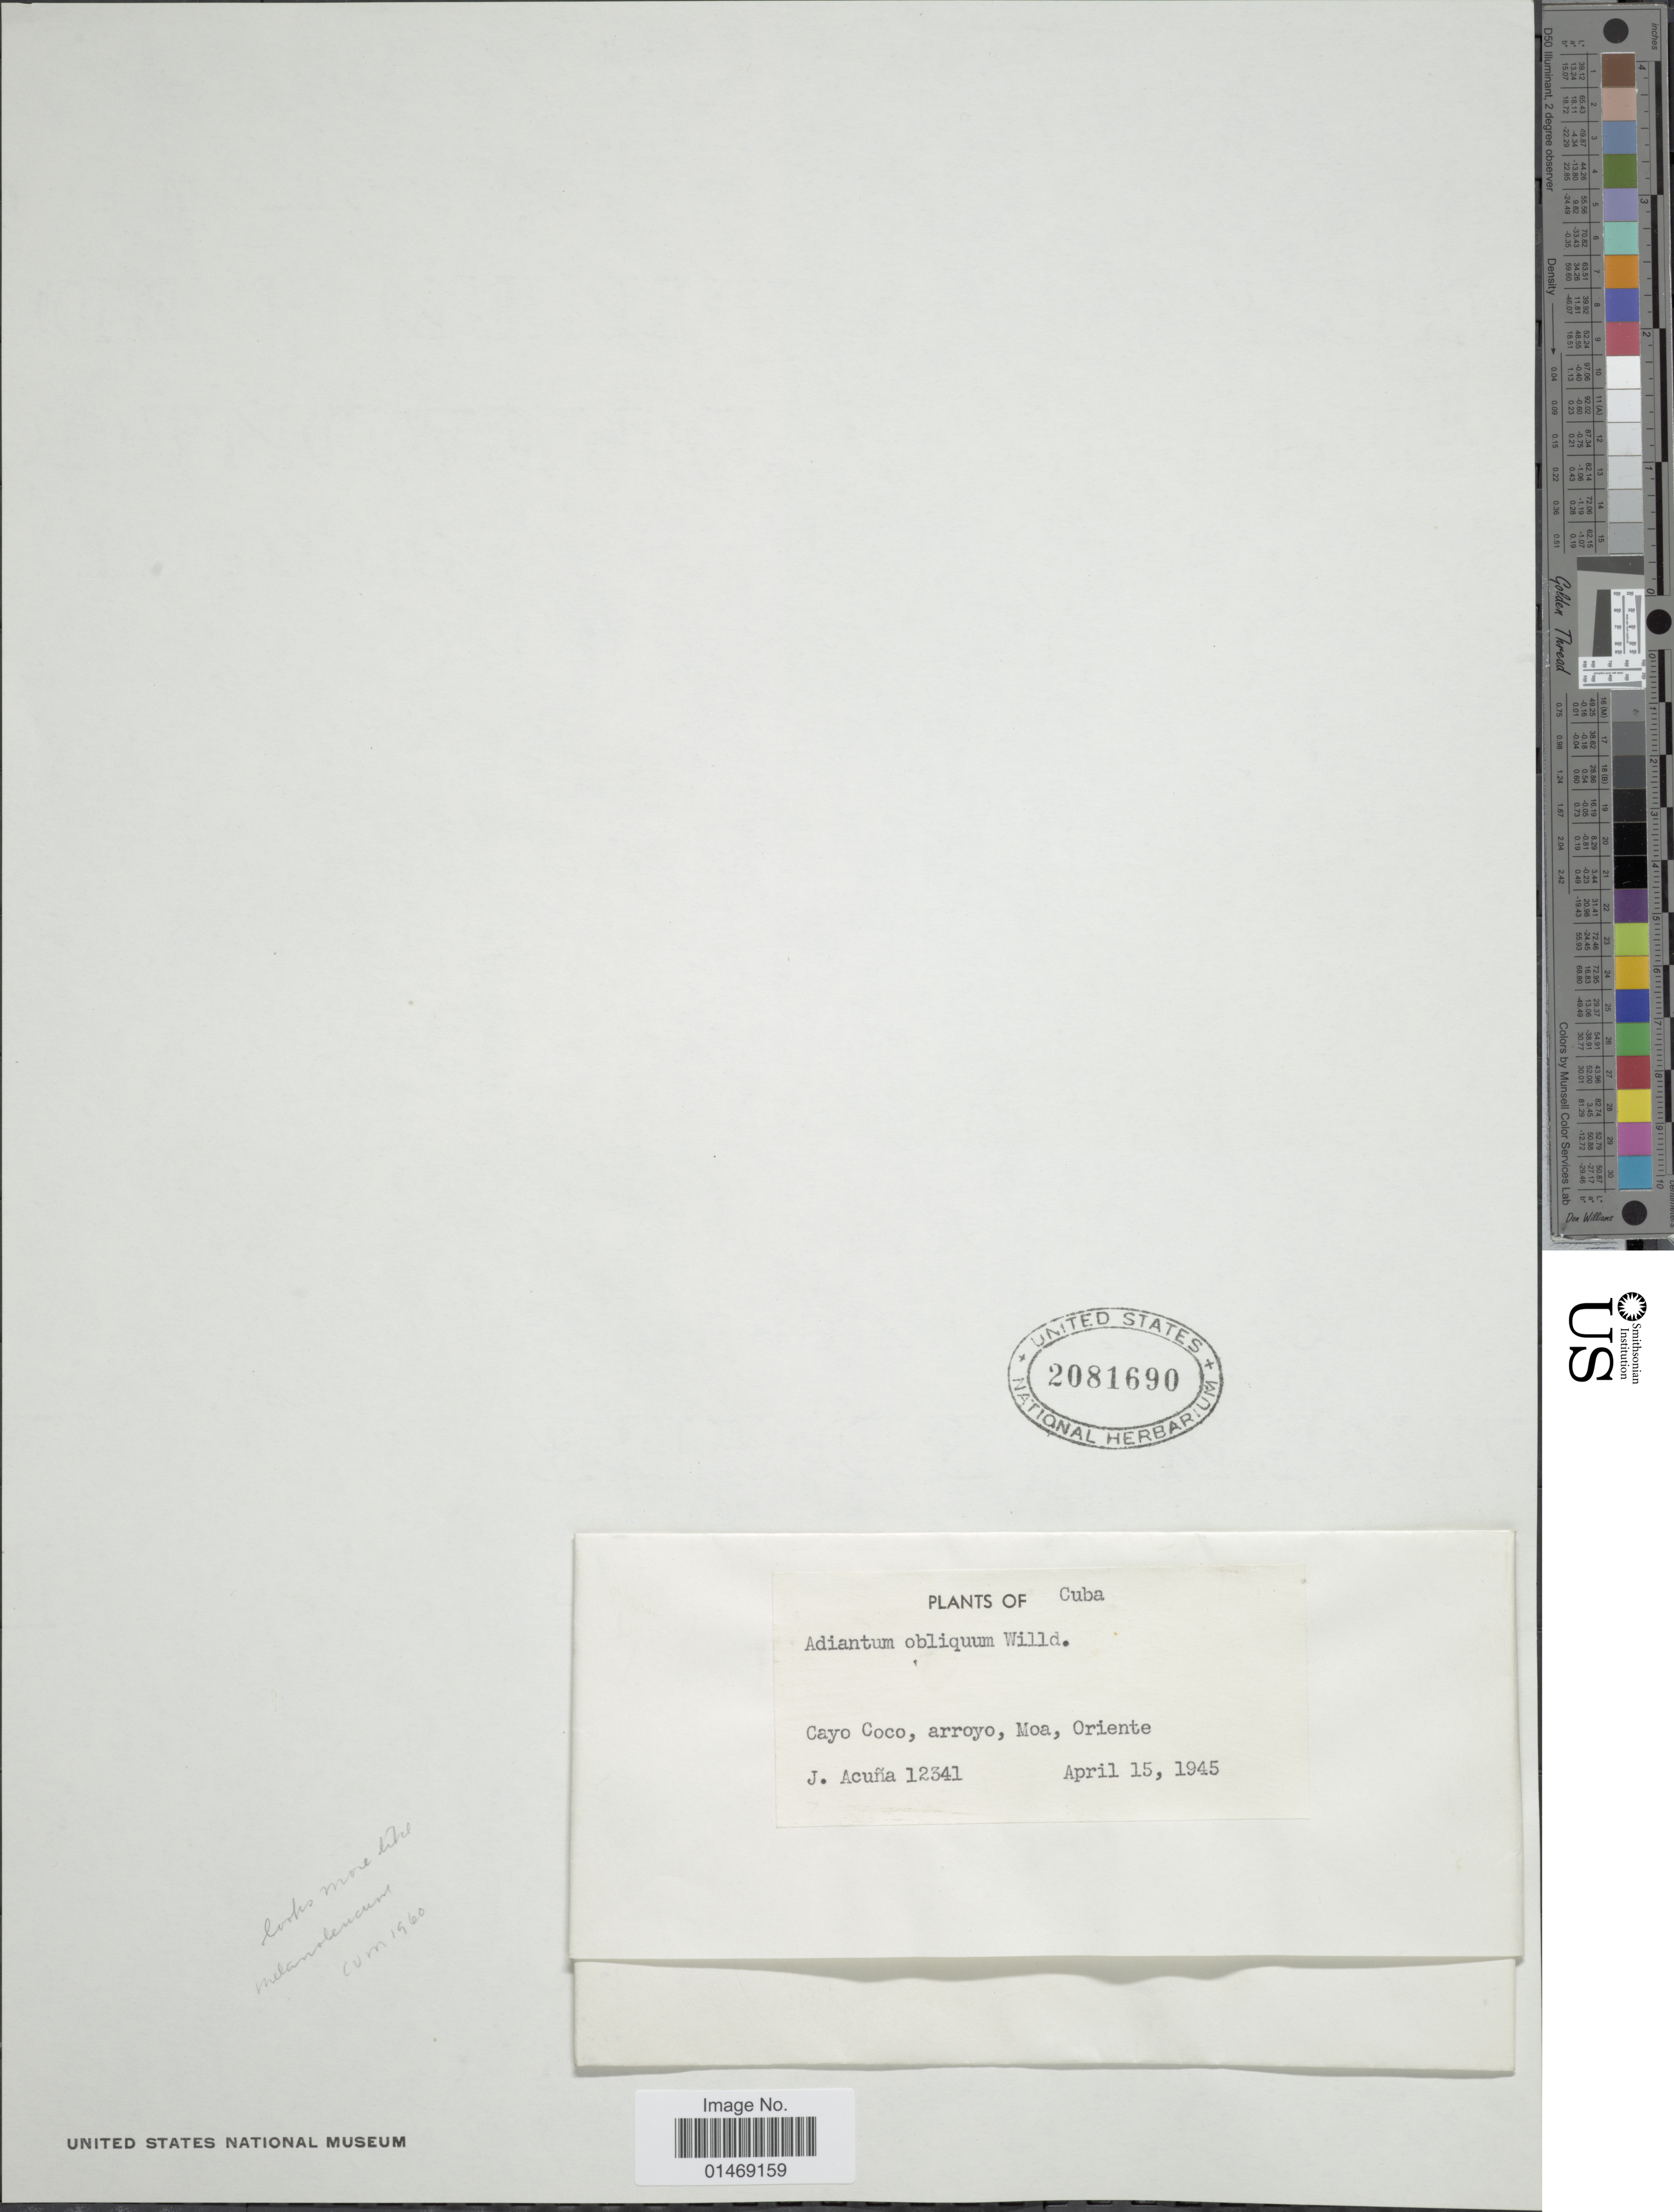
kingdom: Plantae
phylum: Tracheophyta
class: Polypodiopsida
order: Polypodiales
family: Pteridaceae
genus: Adiantum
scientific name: Adiantum obliquum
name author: Willd.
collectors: J. Acuña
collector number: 12341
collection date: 1945-04-15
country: Cuba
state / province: Oriente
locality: Cayo Coco, arroyo, Moa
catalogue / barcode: US 2081690